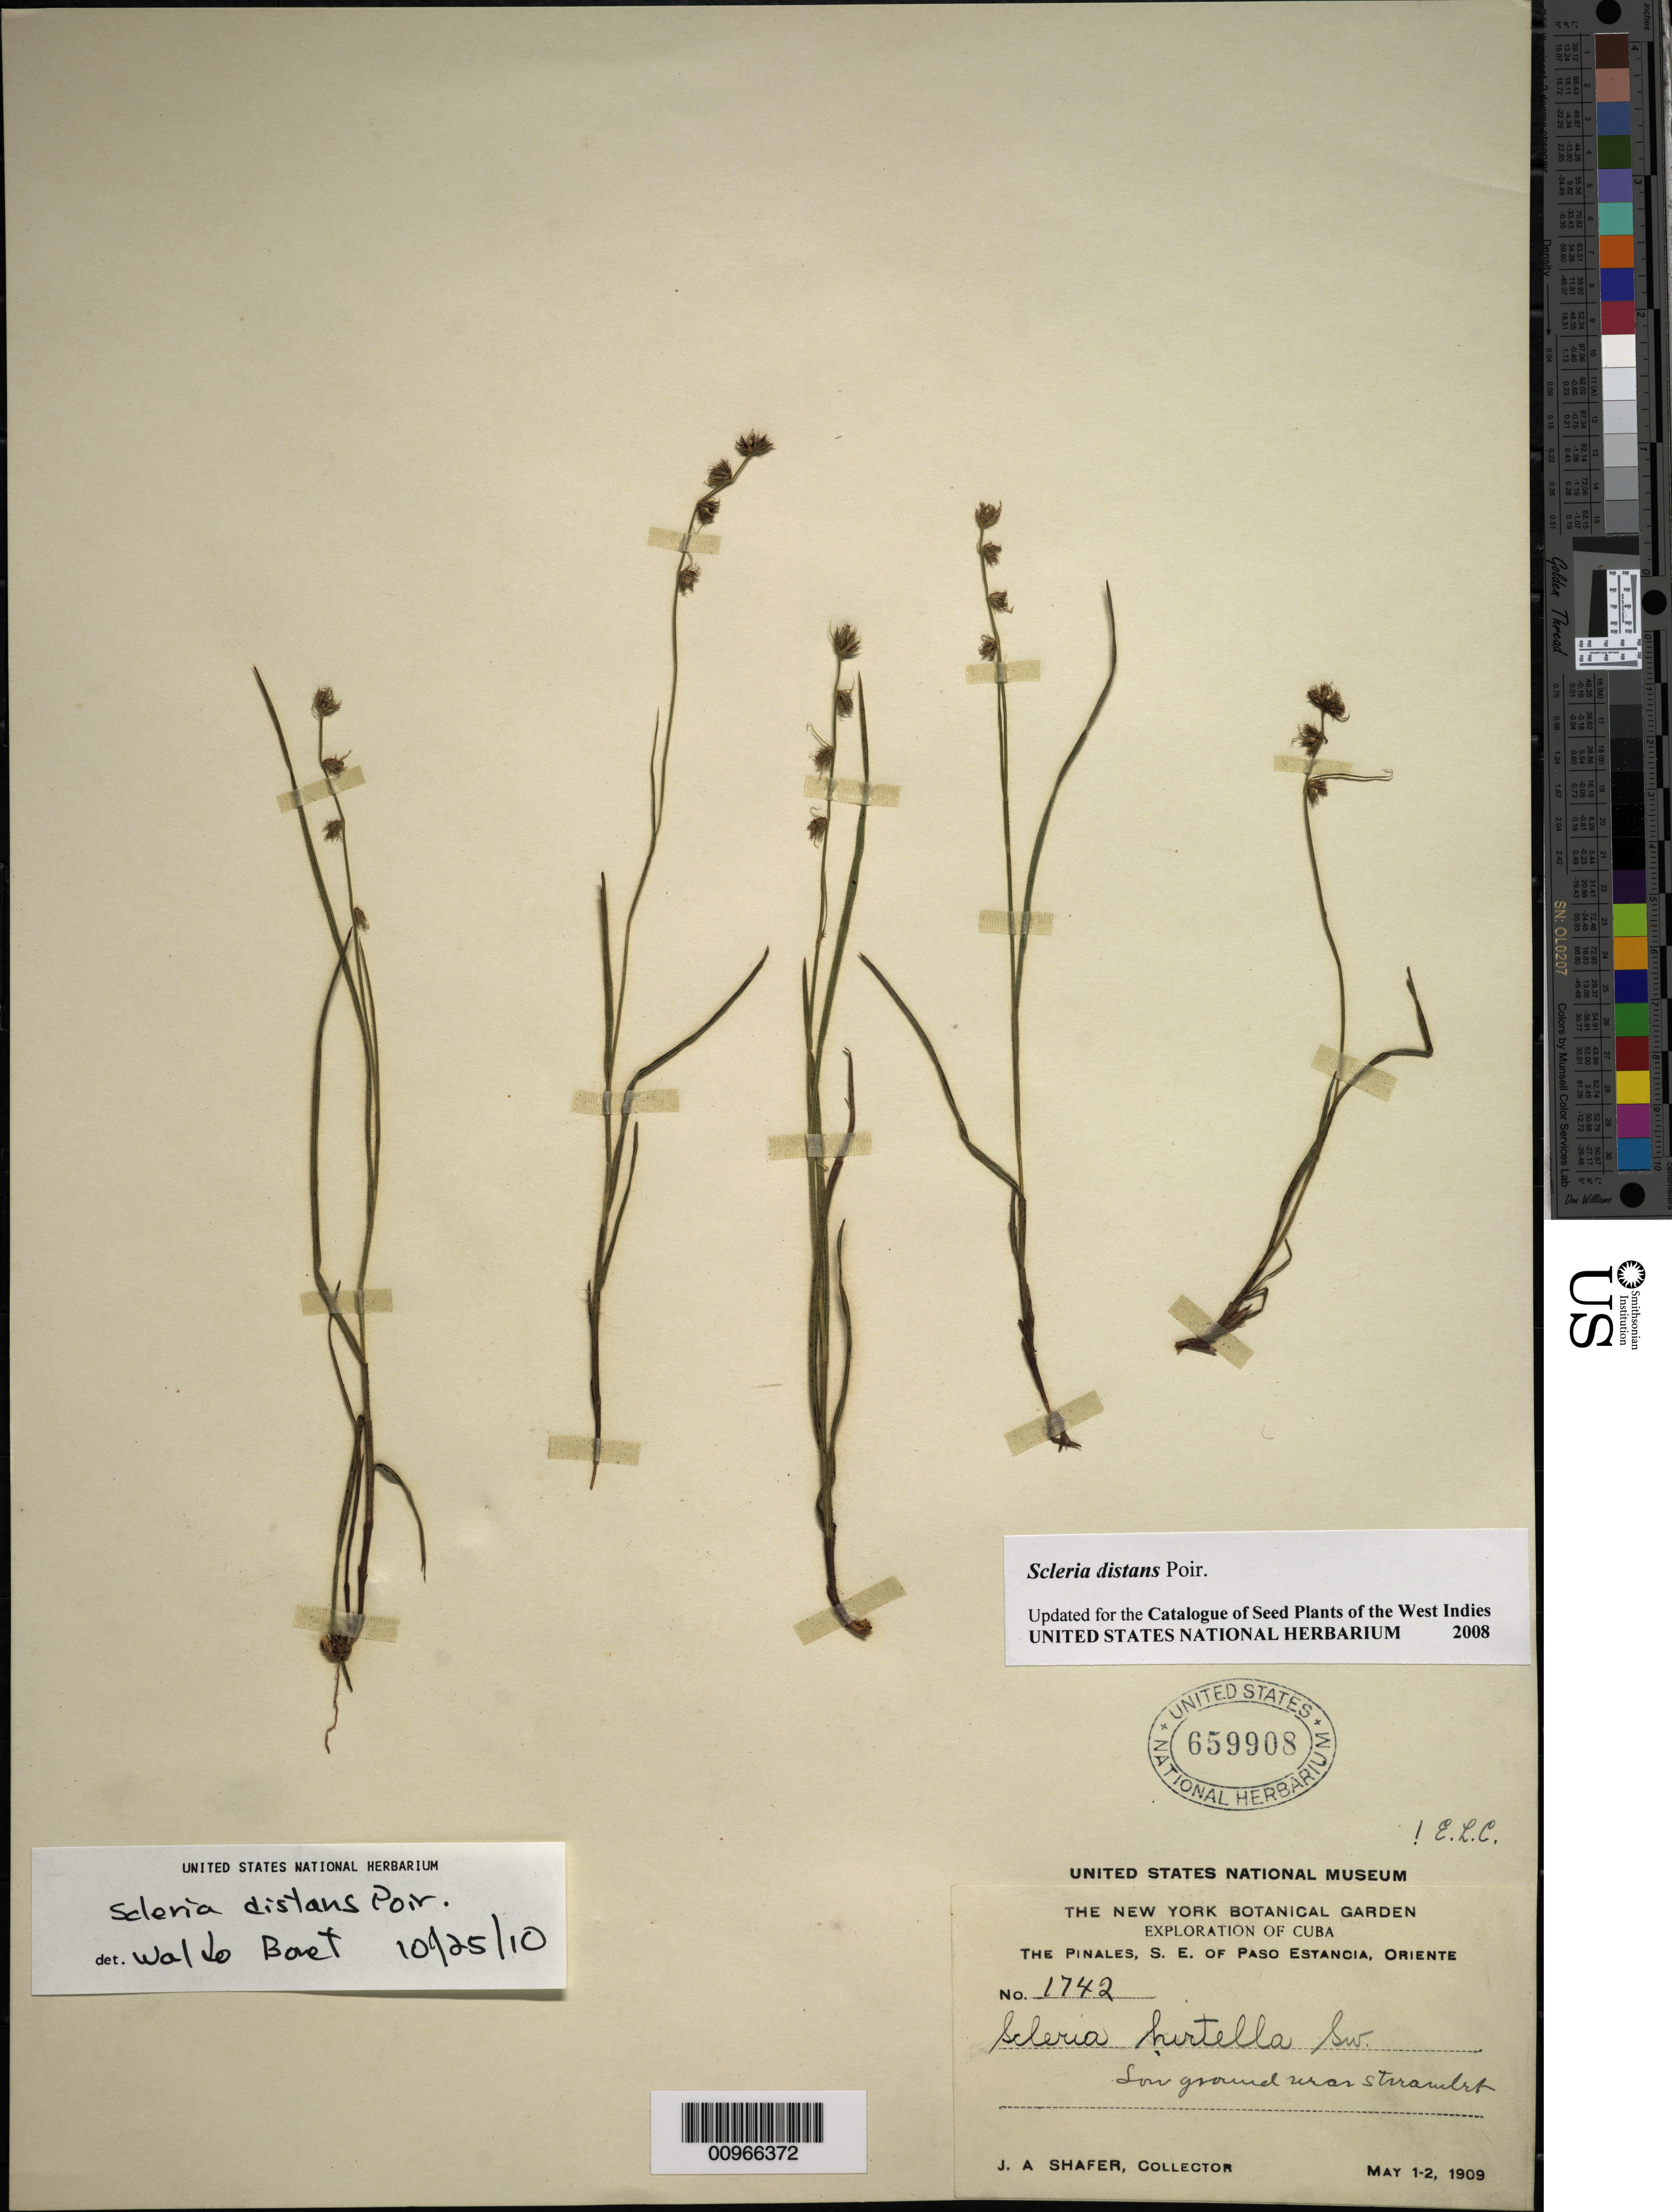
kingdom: Plantae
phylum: Tracheophyta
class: Liliopsida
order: Poales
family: Cyperaceae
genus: Scleria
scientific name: Scleria distans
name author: Poir.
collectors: J. A. Shafer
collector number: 1742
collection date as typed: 01 May 1909 to 02 May 1909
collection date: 1909-05-01/1909-05-02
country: Cuba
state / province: Granma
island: Cuba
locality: The Pinales, SE of Paso Estancia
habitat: Low ground near streamlet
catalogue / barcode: US 659908